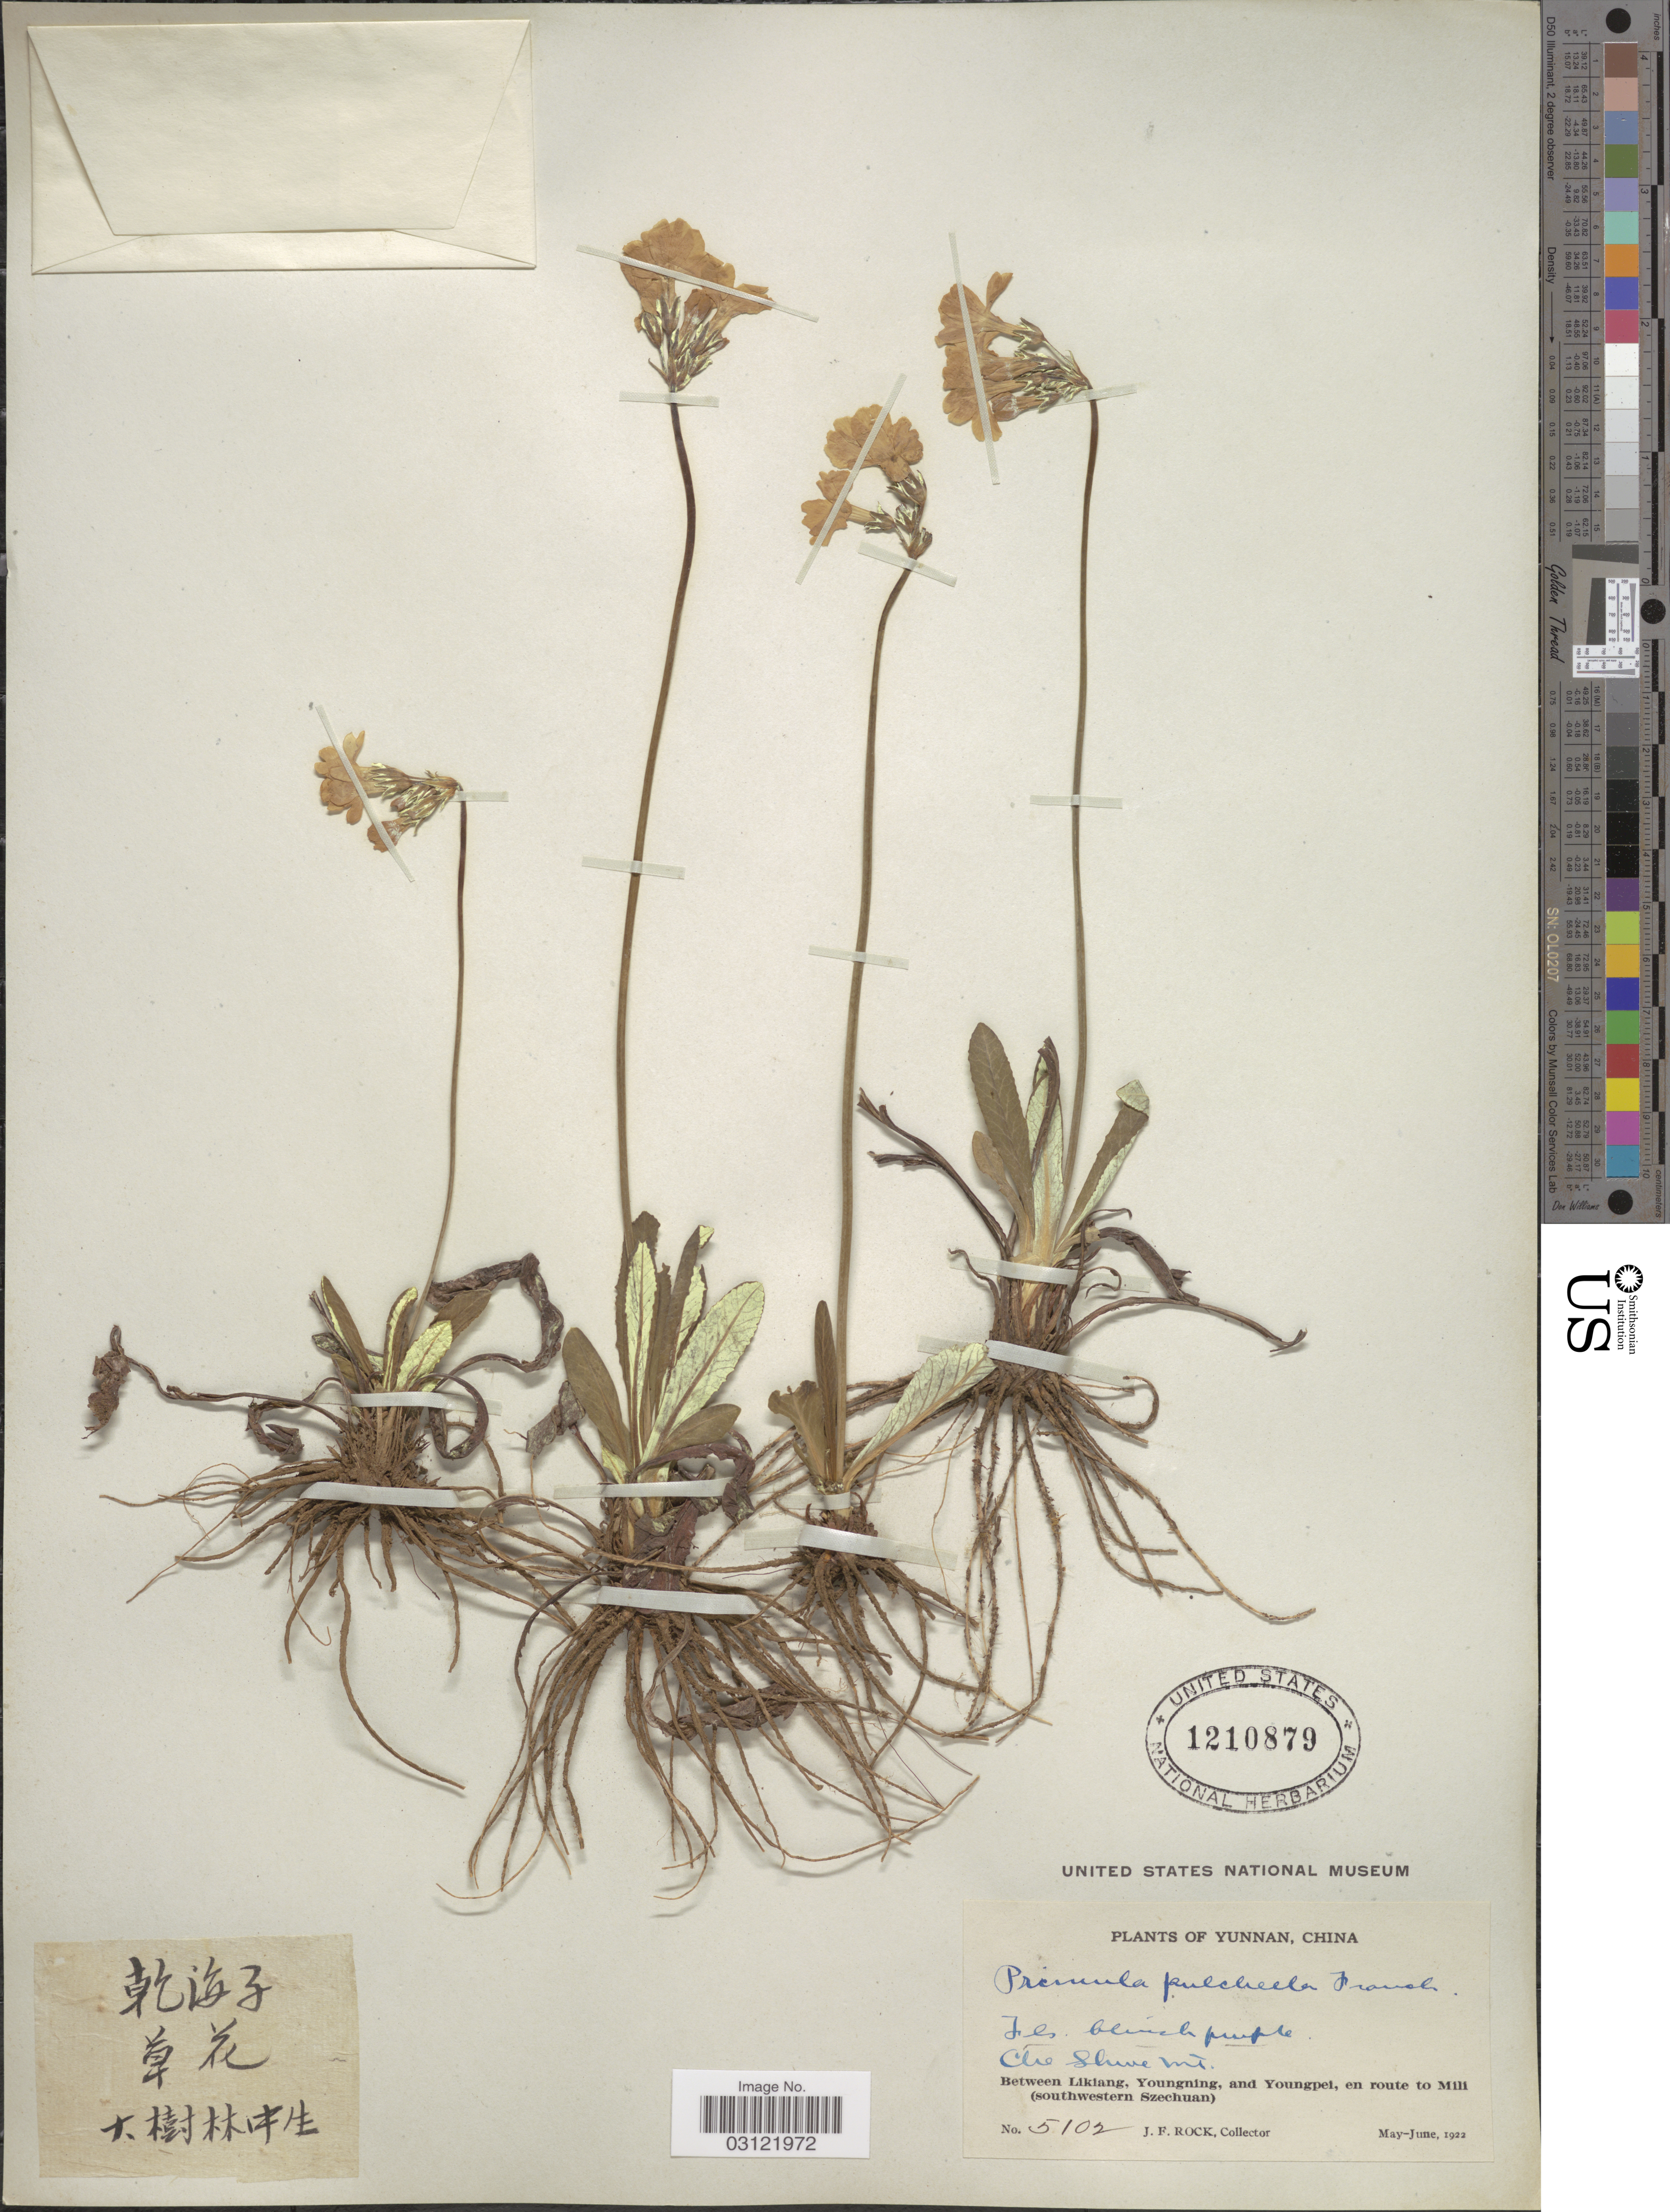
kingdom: Plantae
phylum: Tracheophyta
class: Magnoliopsida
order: Ericales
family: Primulaceae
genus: Primula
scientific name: Primula pulchella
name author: Franch.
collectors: J. Rock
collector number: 5102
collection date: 1922-05/1922-06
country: China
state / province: Yunnan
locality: Che Shive Mt., Between Likiang, Youngning, and Youngpei, en route to Mili (southwestern Szechuan).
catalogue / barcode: US 1210879